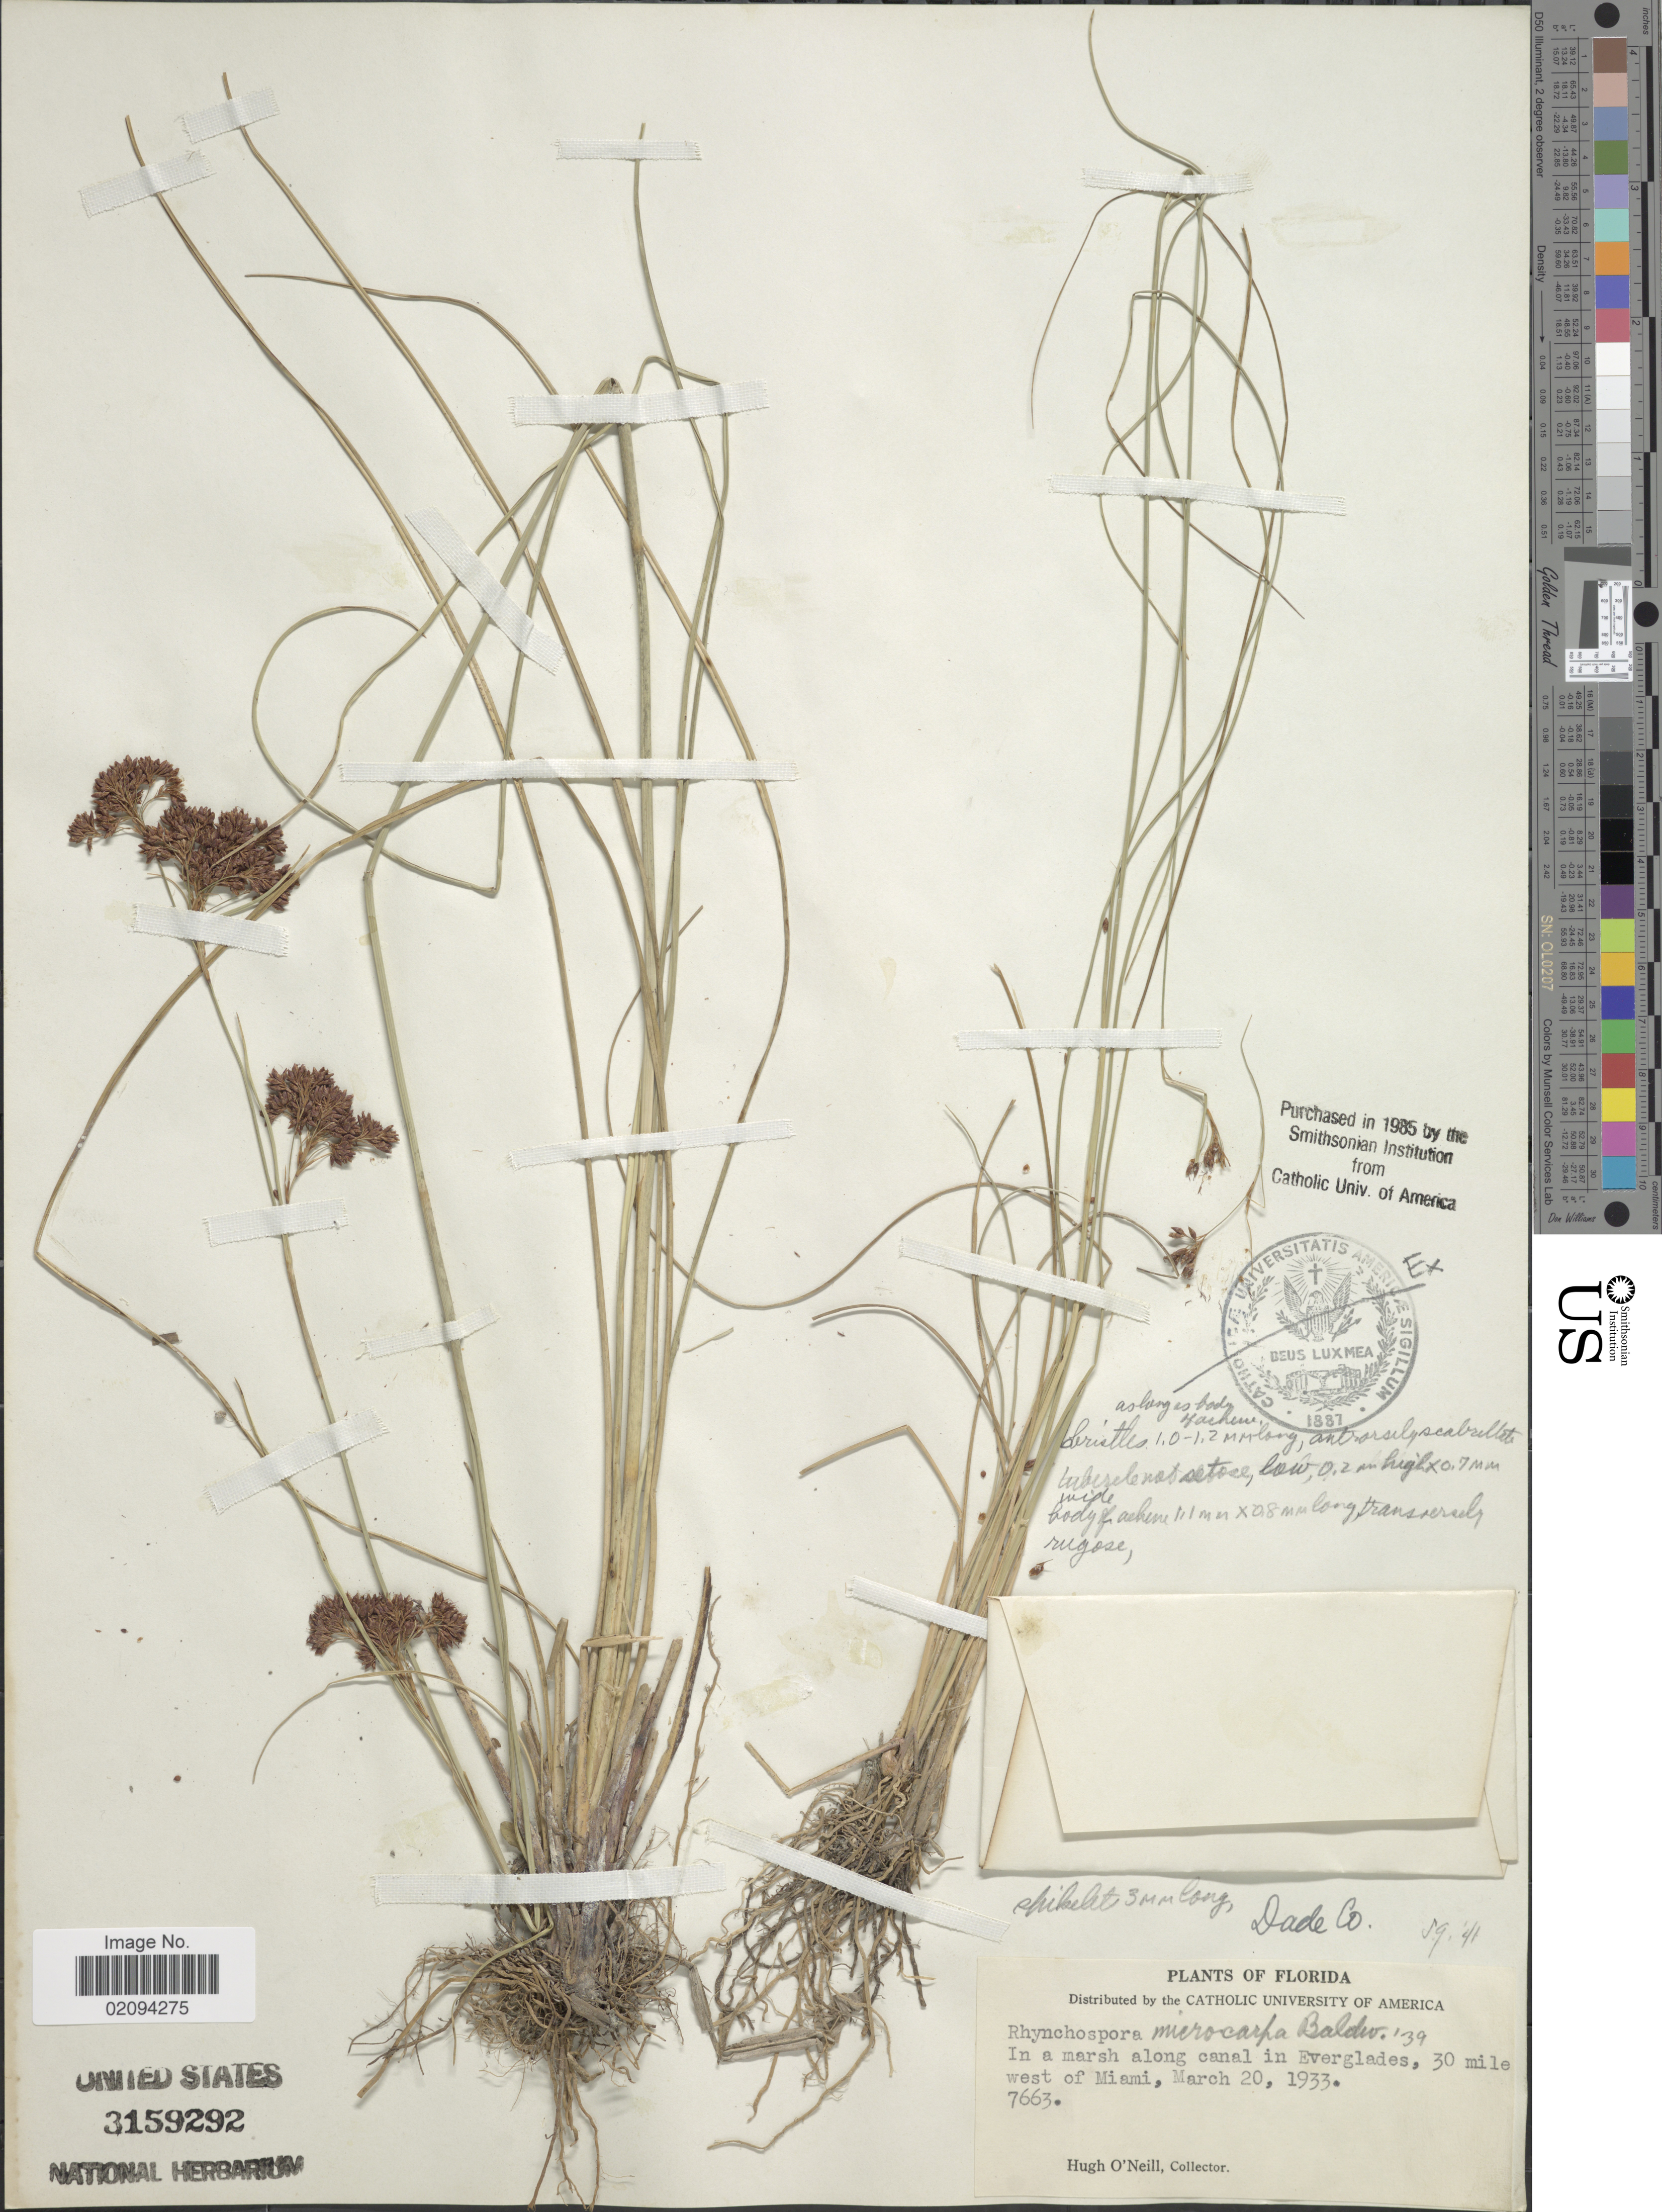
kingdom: Plantae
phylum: Tracheophyta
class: Liliopsida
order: Poales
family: Cyperaceae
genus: Rhynchospora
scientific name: Rhynchospora microcarpa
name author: Baldwin ex A. Gray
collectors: H. O'Neill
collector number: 7663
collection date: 1933-03-20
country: United States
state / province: Florida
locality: In a marsh along canal in Everglades, 30 mile west of Miami. Dade Co.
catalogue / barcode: US 3159292